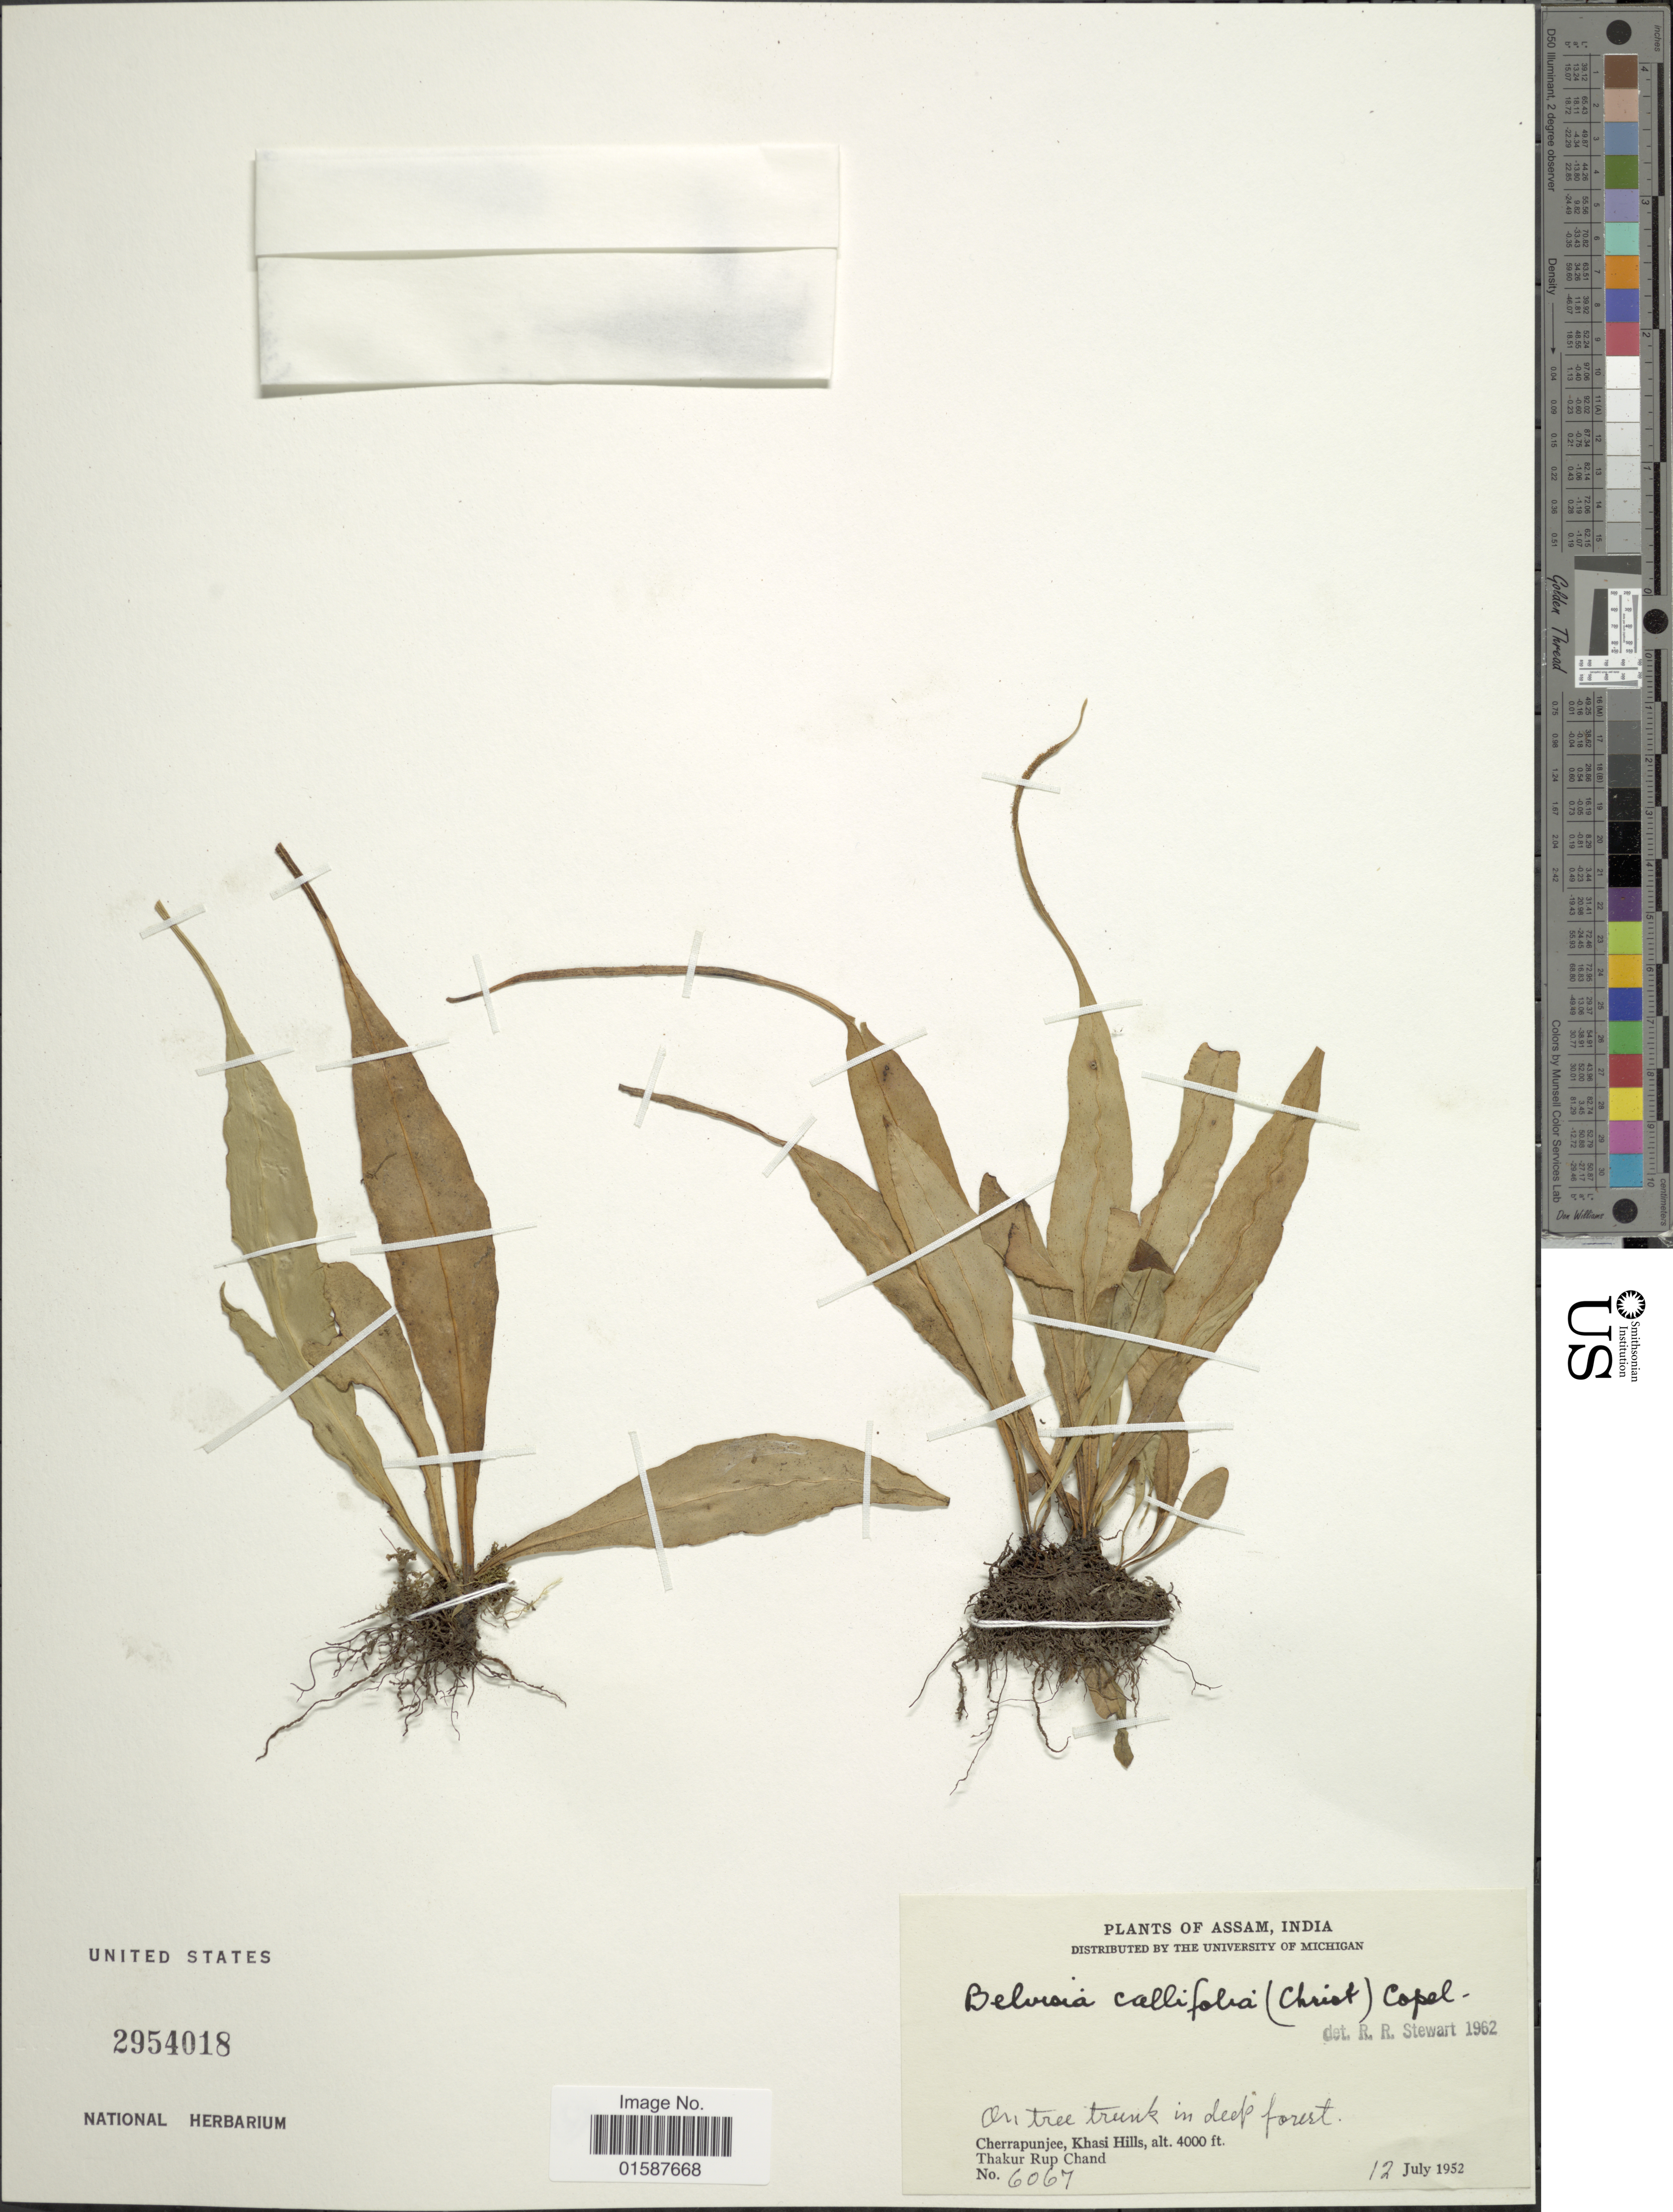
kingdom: Plantae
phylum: Tracheophyta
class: Polypodiopsida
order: Polypodiales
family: Polypodiaceae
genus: Lepisorus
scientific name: Lepisorus califolia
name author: (Christ)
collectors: T. R. Chand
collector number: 6067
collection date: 1952-07-12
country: India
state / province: Meghalaya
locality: Cherrapunjee, Khasi Hills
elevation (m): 1219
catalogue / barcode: US 2954018